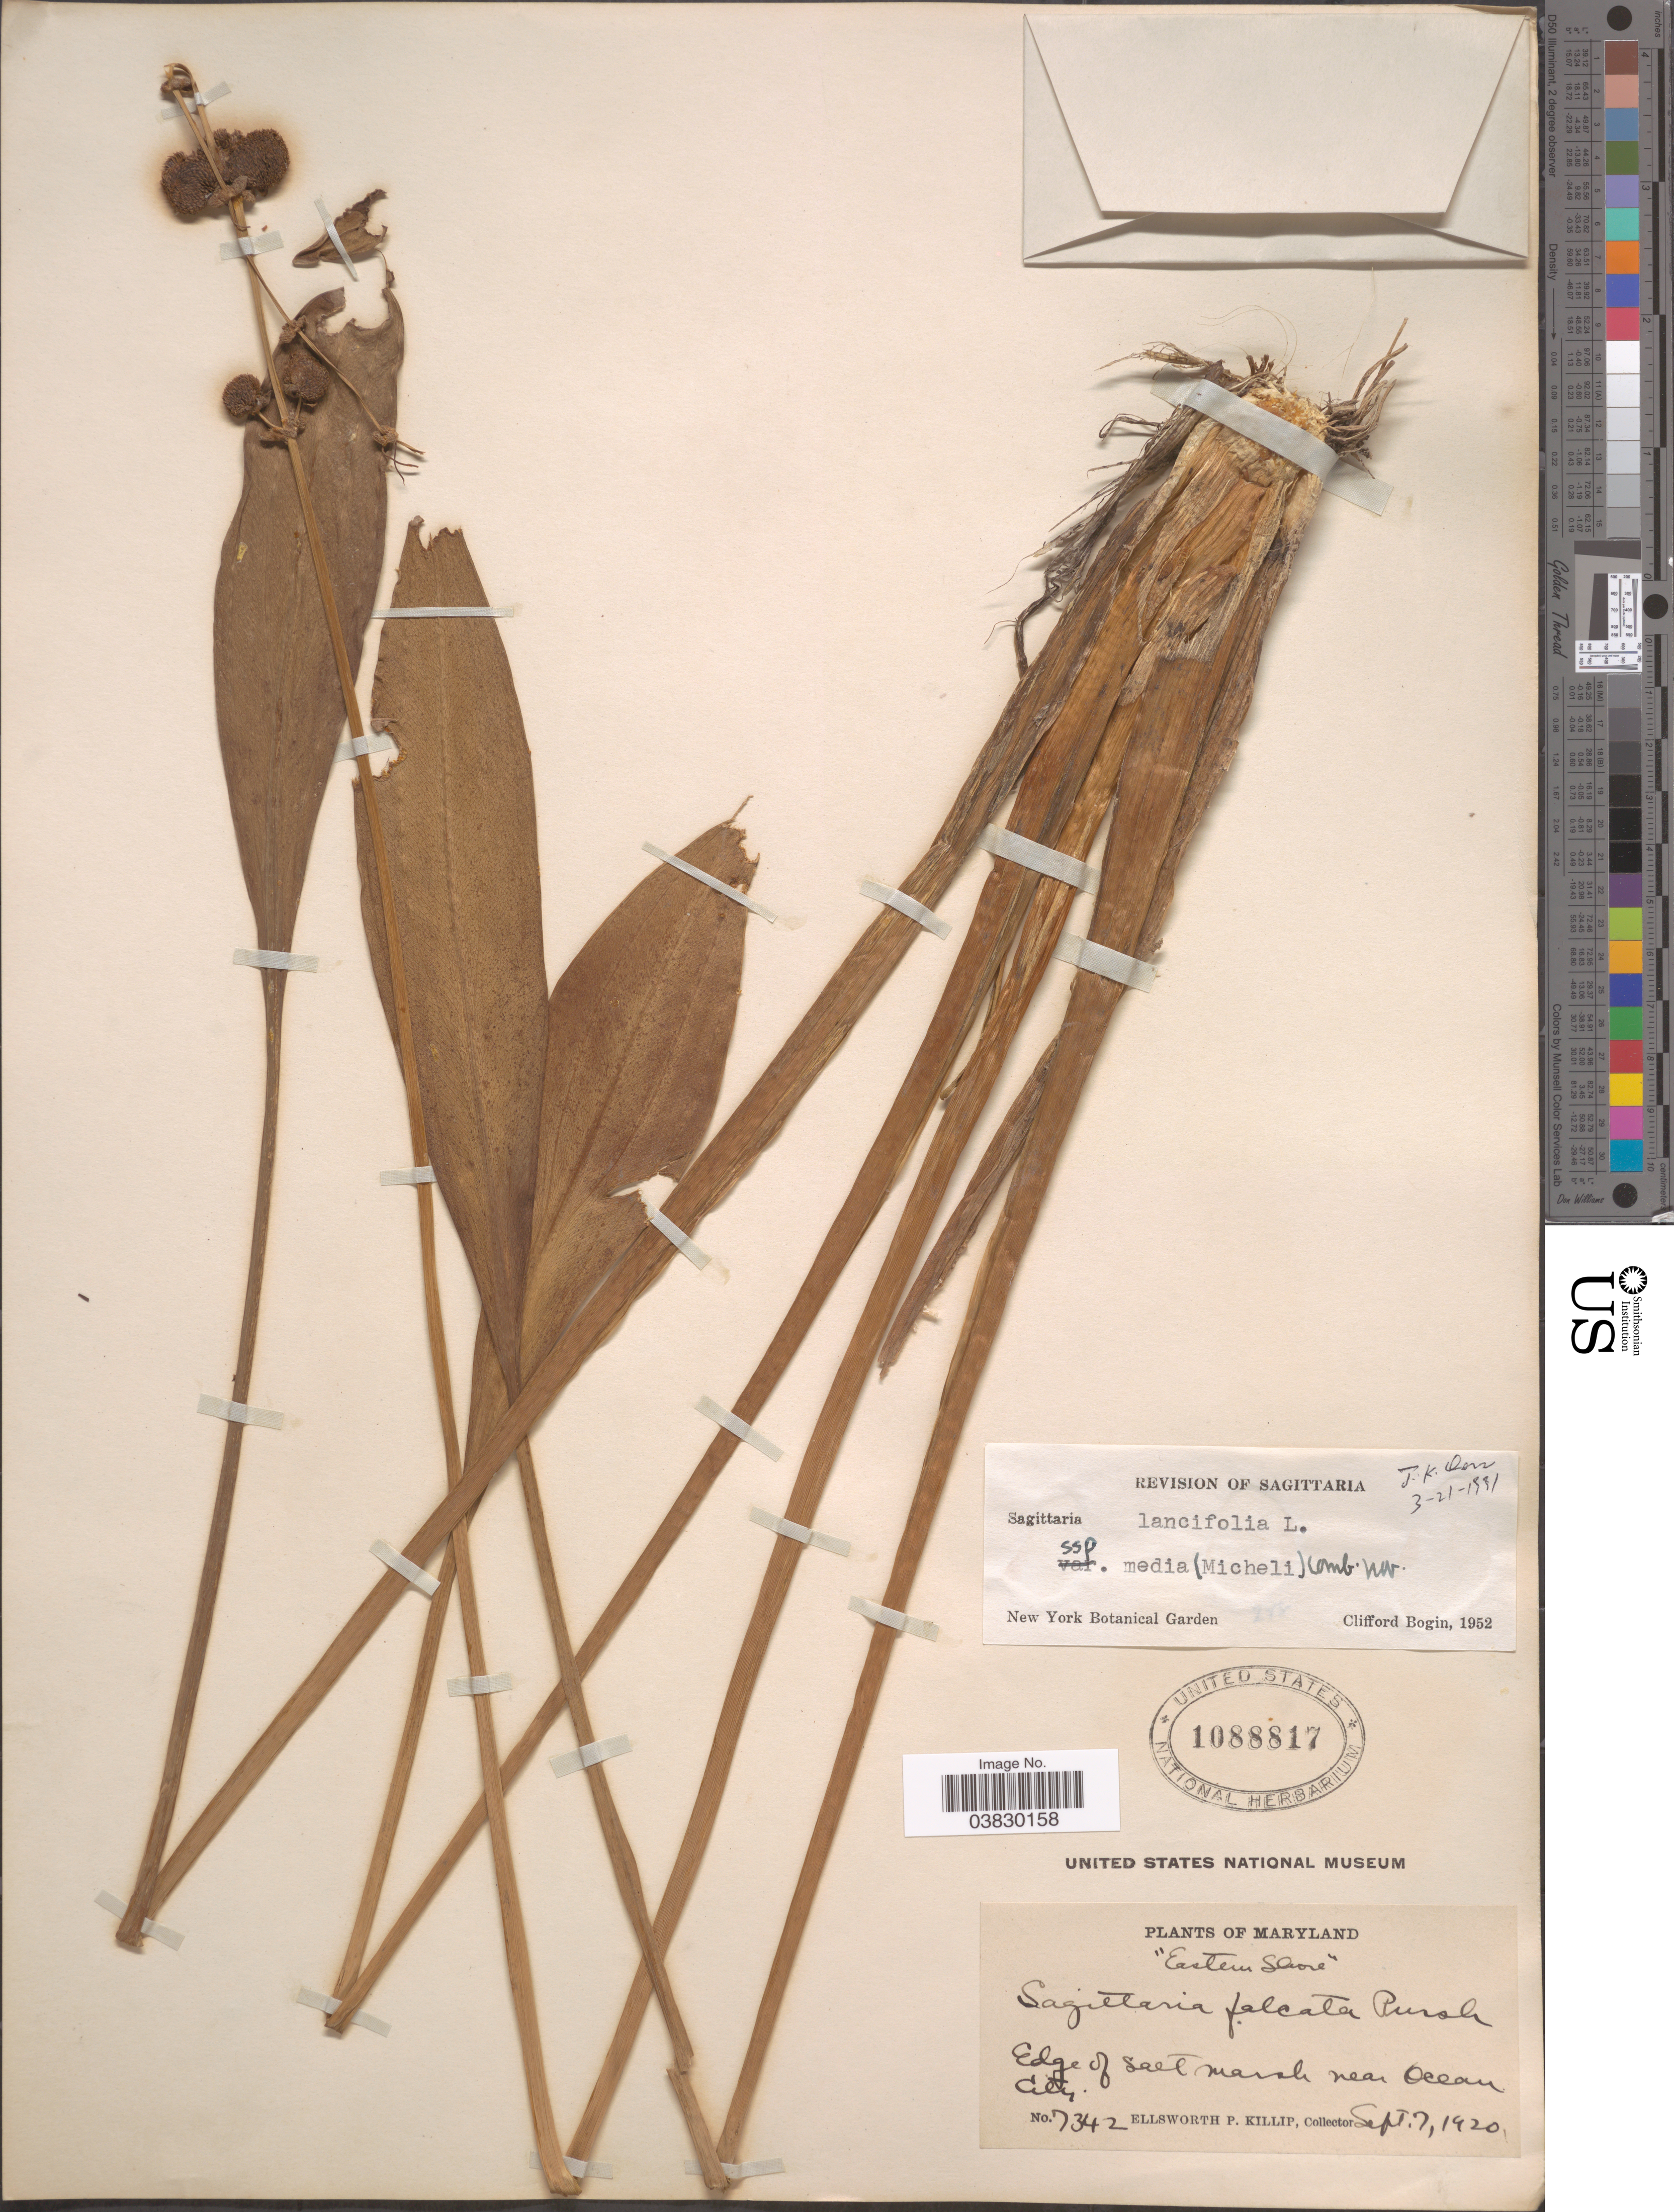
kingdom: Plantae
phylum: Tracheophyta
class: Liliopsida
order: Alismatales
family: Alismataceae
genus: Sagittaria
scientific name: Sagittaria lancifolia subsp. media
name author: (Micheli) Bogin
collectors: E. P. Killip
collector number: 7342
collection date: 1920-09-07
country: United States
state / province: Maryland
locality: Eastern Shore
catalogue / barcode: US 1088817